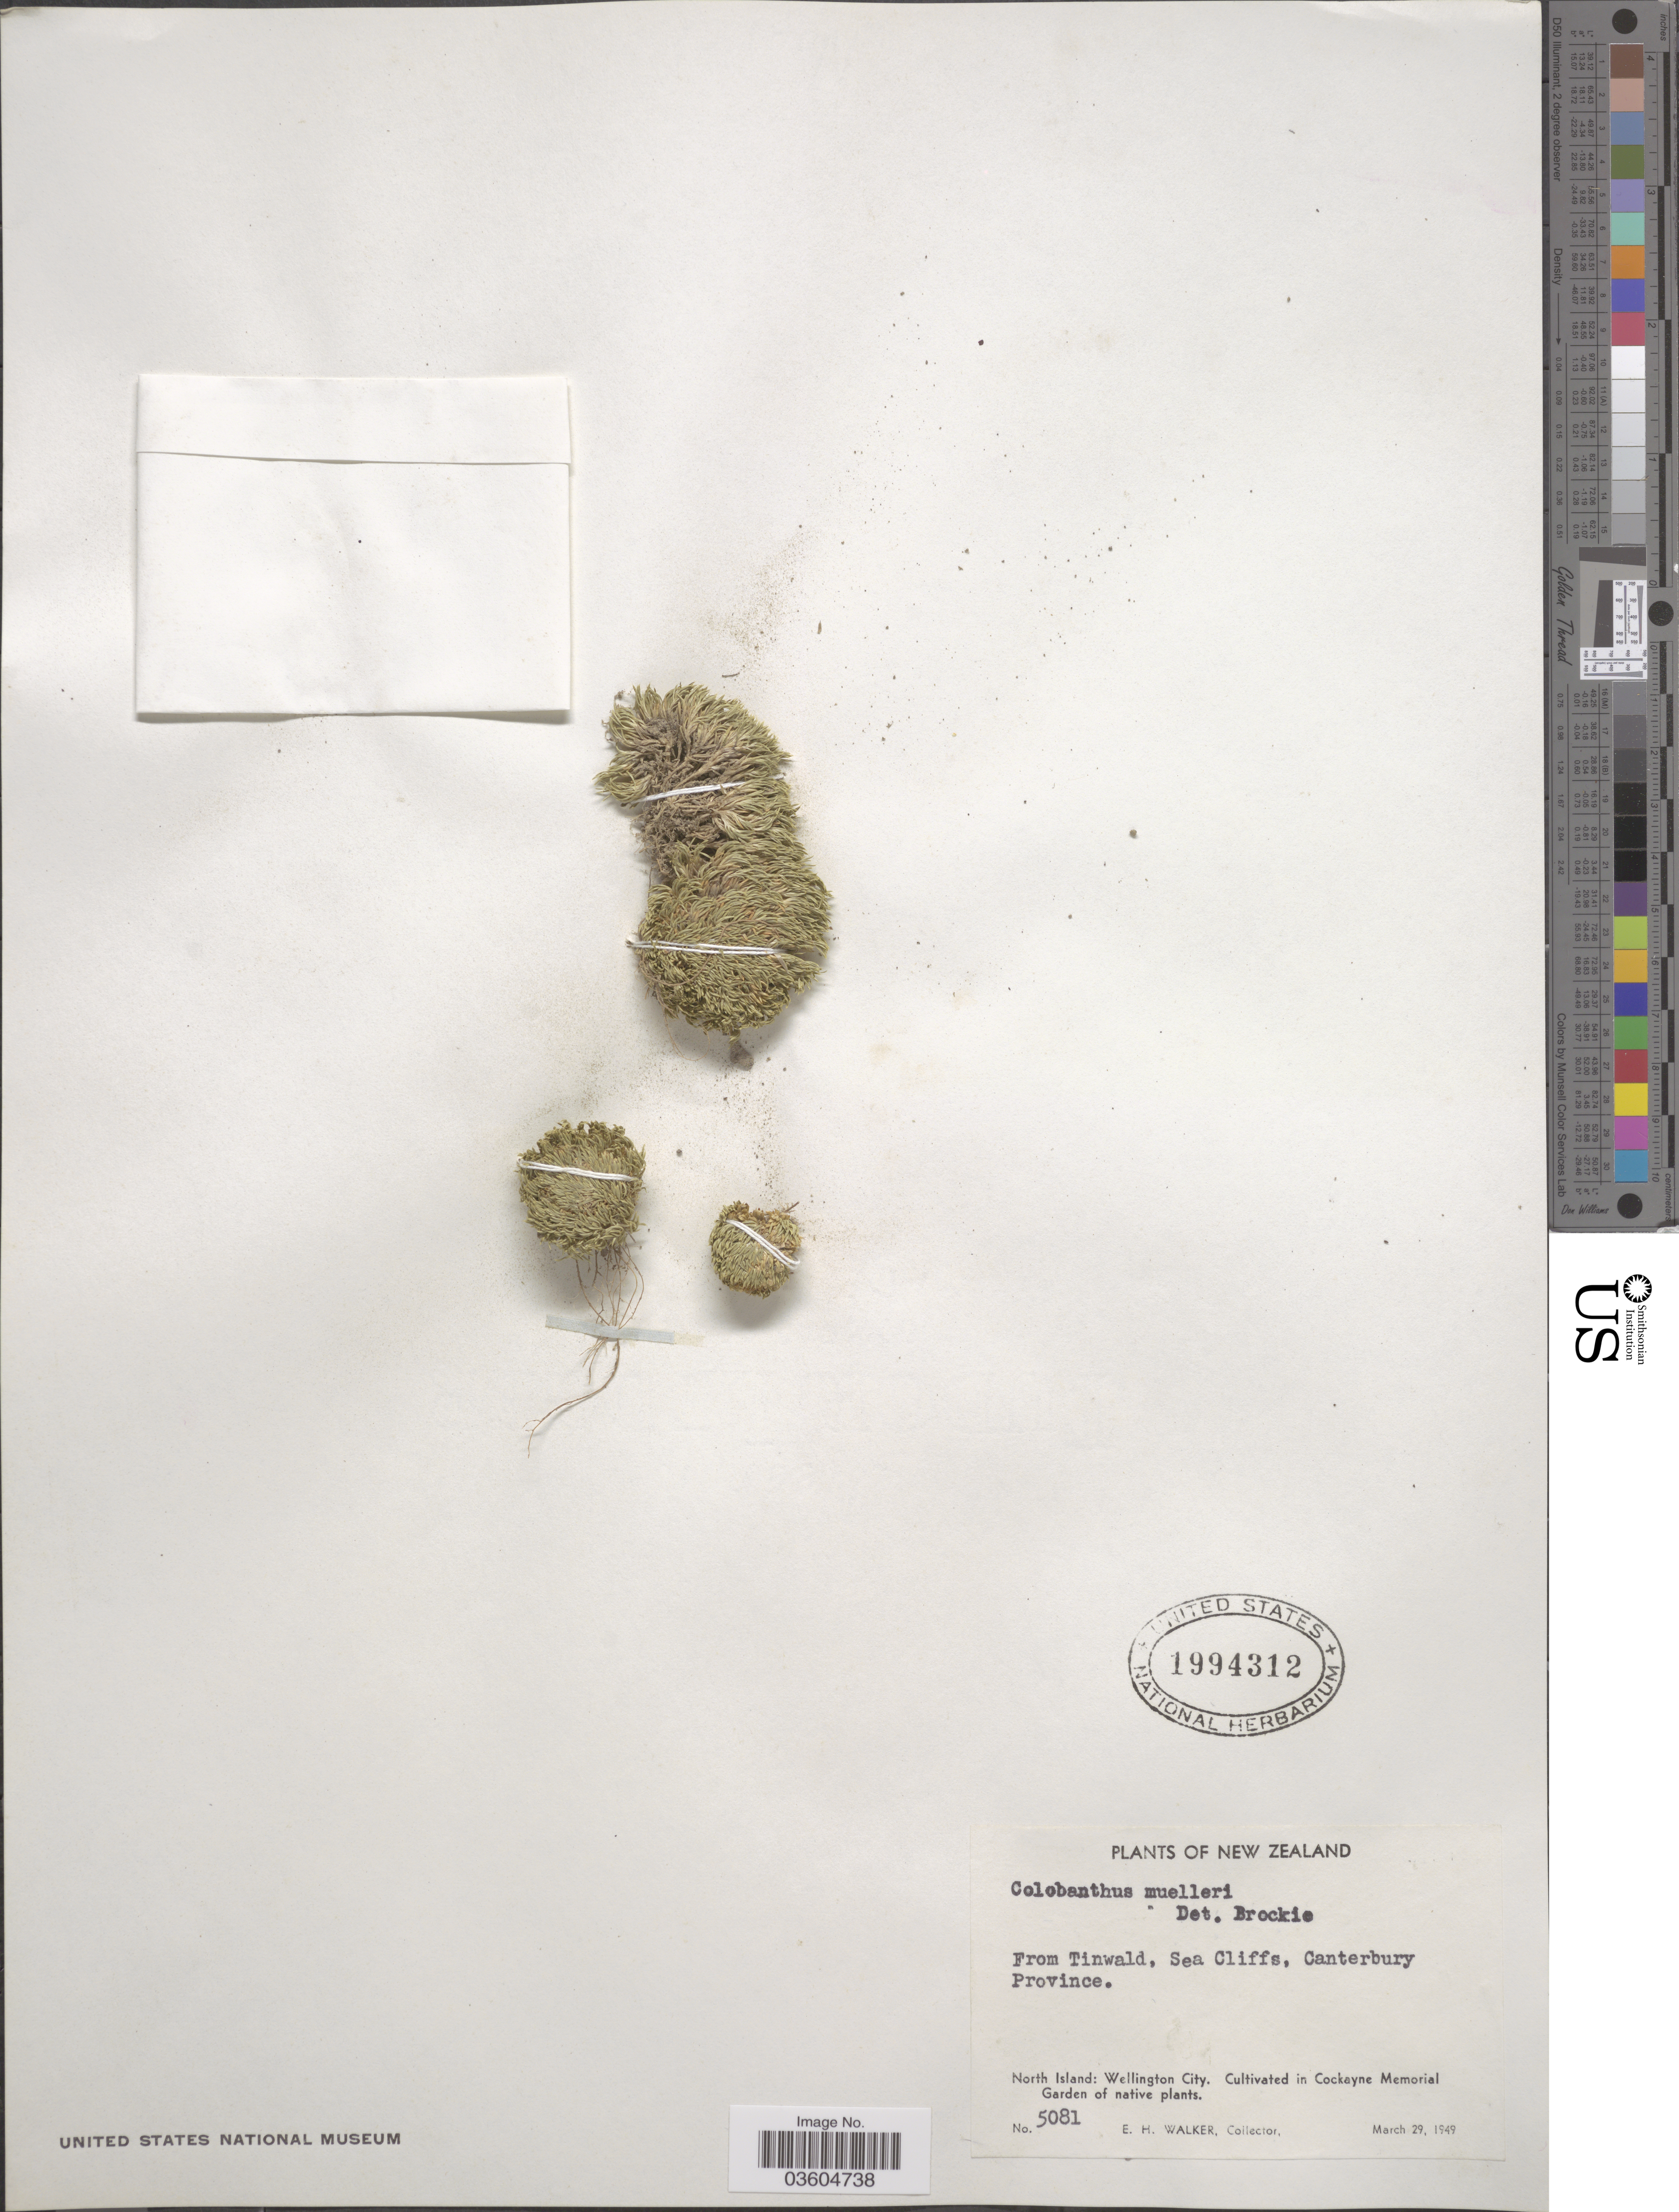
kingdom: Plantae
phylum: Tracheophyta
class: Magnoliopsida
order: Caryophyllales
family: Caryophyllaceae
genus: Colobanthus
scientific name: Colobanthus muelleri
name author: Kirk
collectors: E. H. Walker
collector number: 5081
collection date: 1949-03-29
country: New Zealand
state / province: Canterbury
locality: From Tinwald, Sea Cliffs. North Island: Wellington City. Cockayne Memorial Garden of native plants.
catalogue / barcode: US 1994312